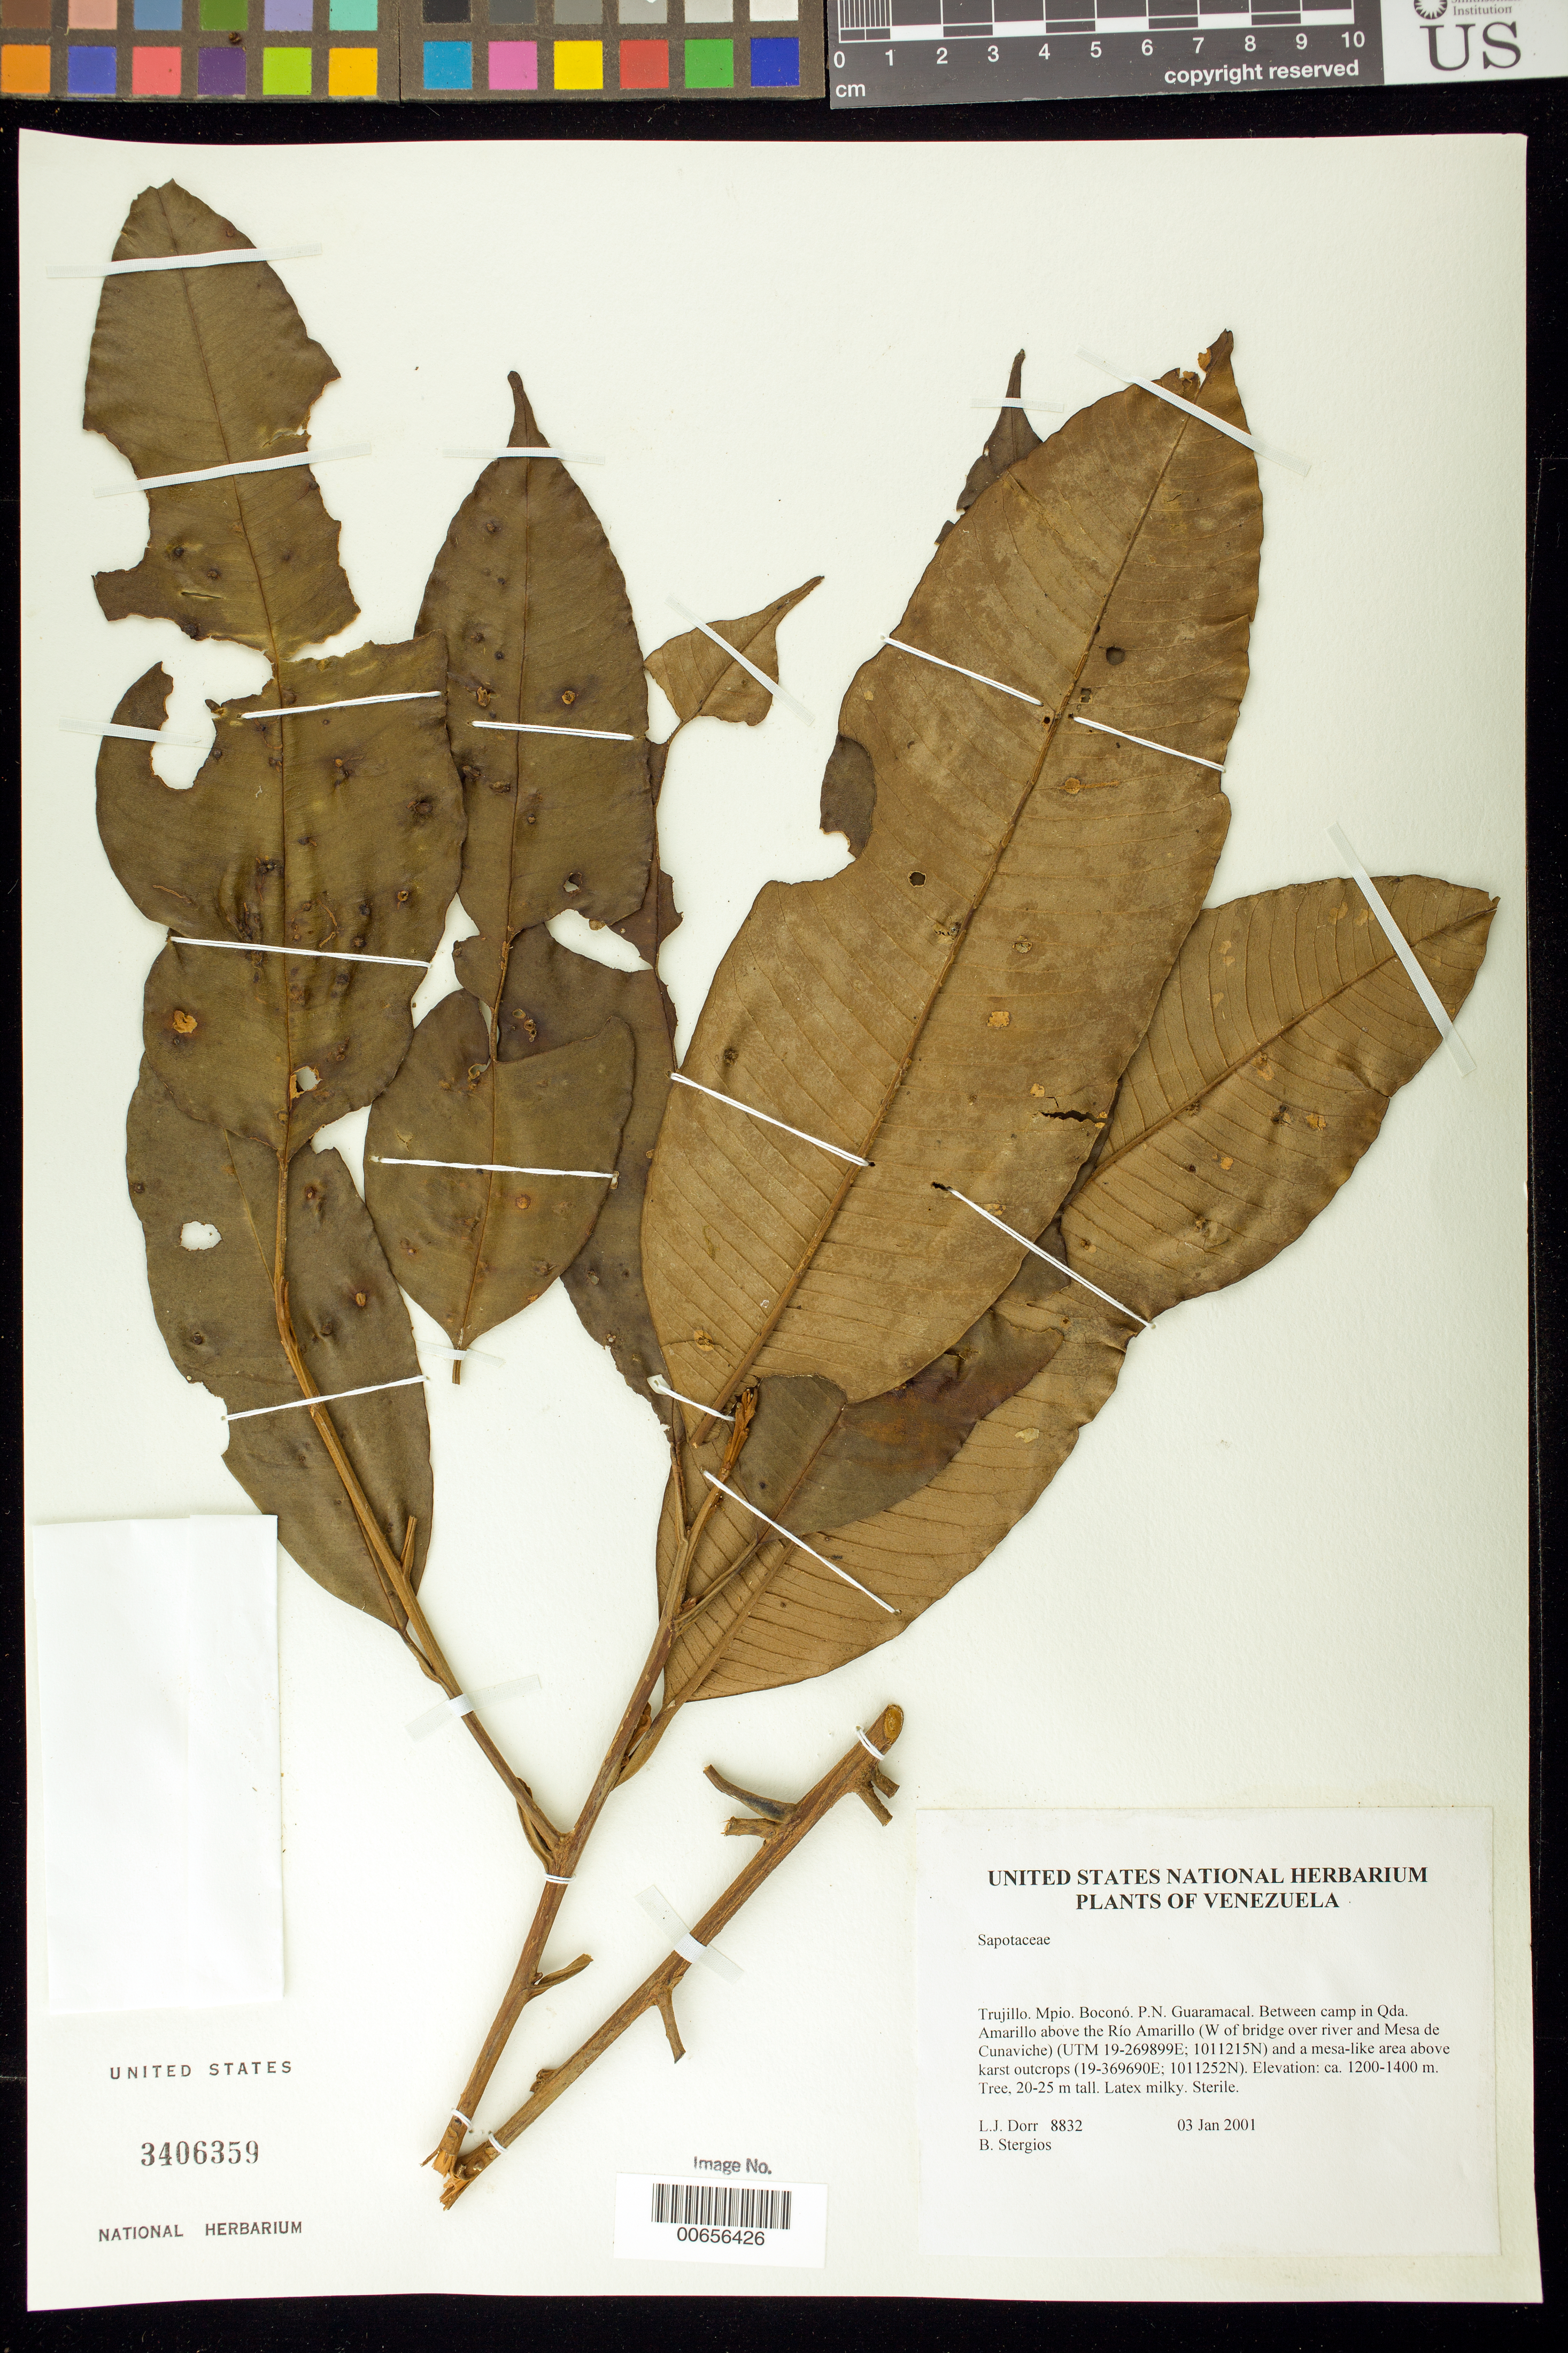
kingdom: Plantae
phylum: Tracheophyta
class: Magnoliopsida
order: Ericales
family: Sapotaceae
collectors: L. J. Dorr & B. G. Stergios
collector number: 8832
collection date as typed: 03 Jan 2001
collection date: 2001-01-03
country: Venezuela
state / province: Trujillo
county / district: Boconó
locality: Parque Nacional Guaramacal. Between camp in Qda Amarillo above Río Amarillo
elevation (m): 1200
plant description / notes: PORT, US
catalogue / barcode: US 3406359